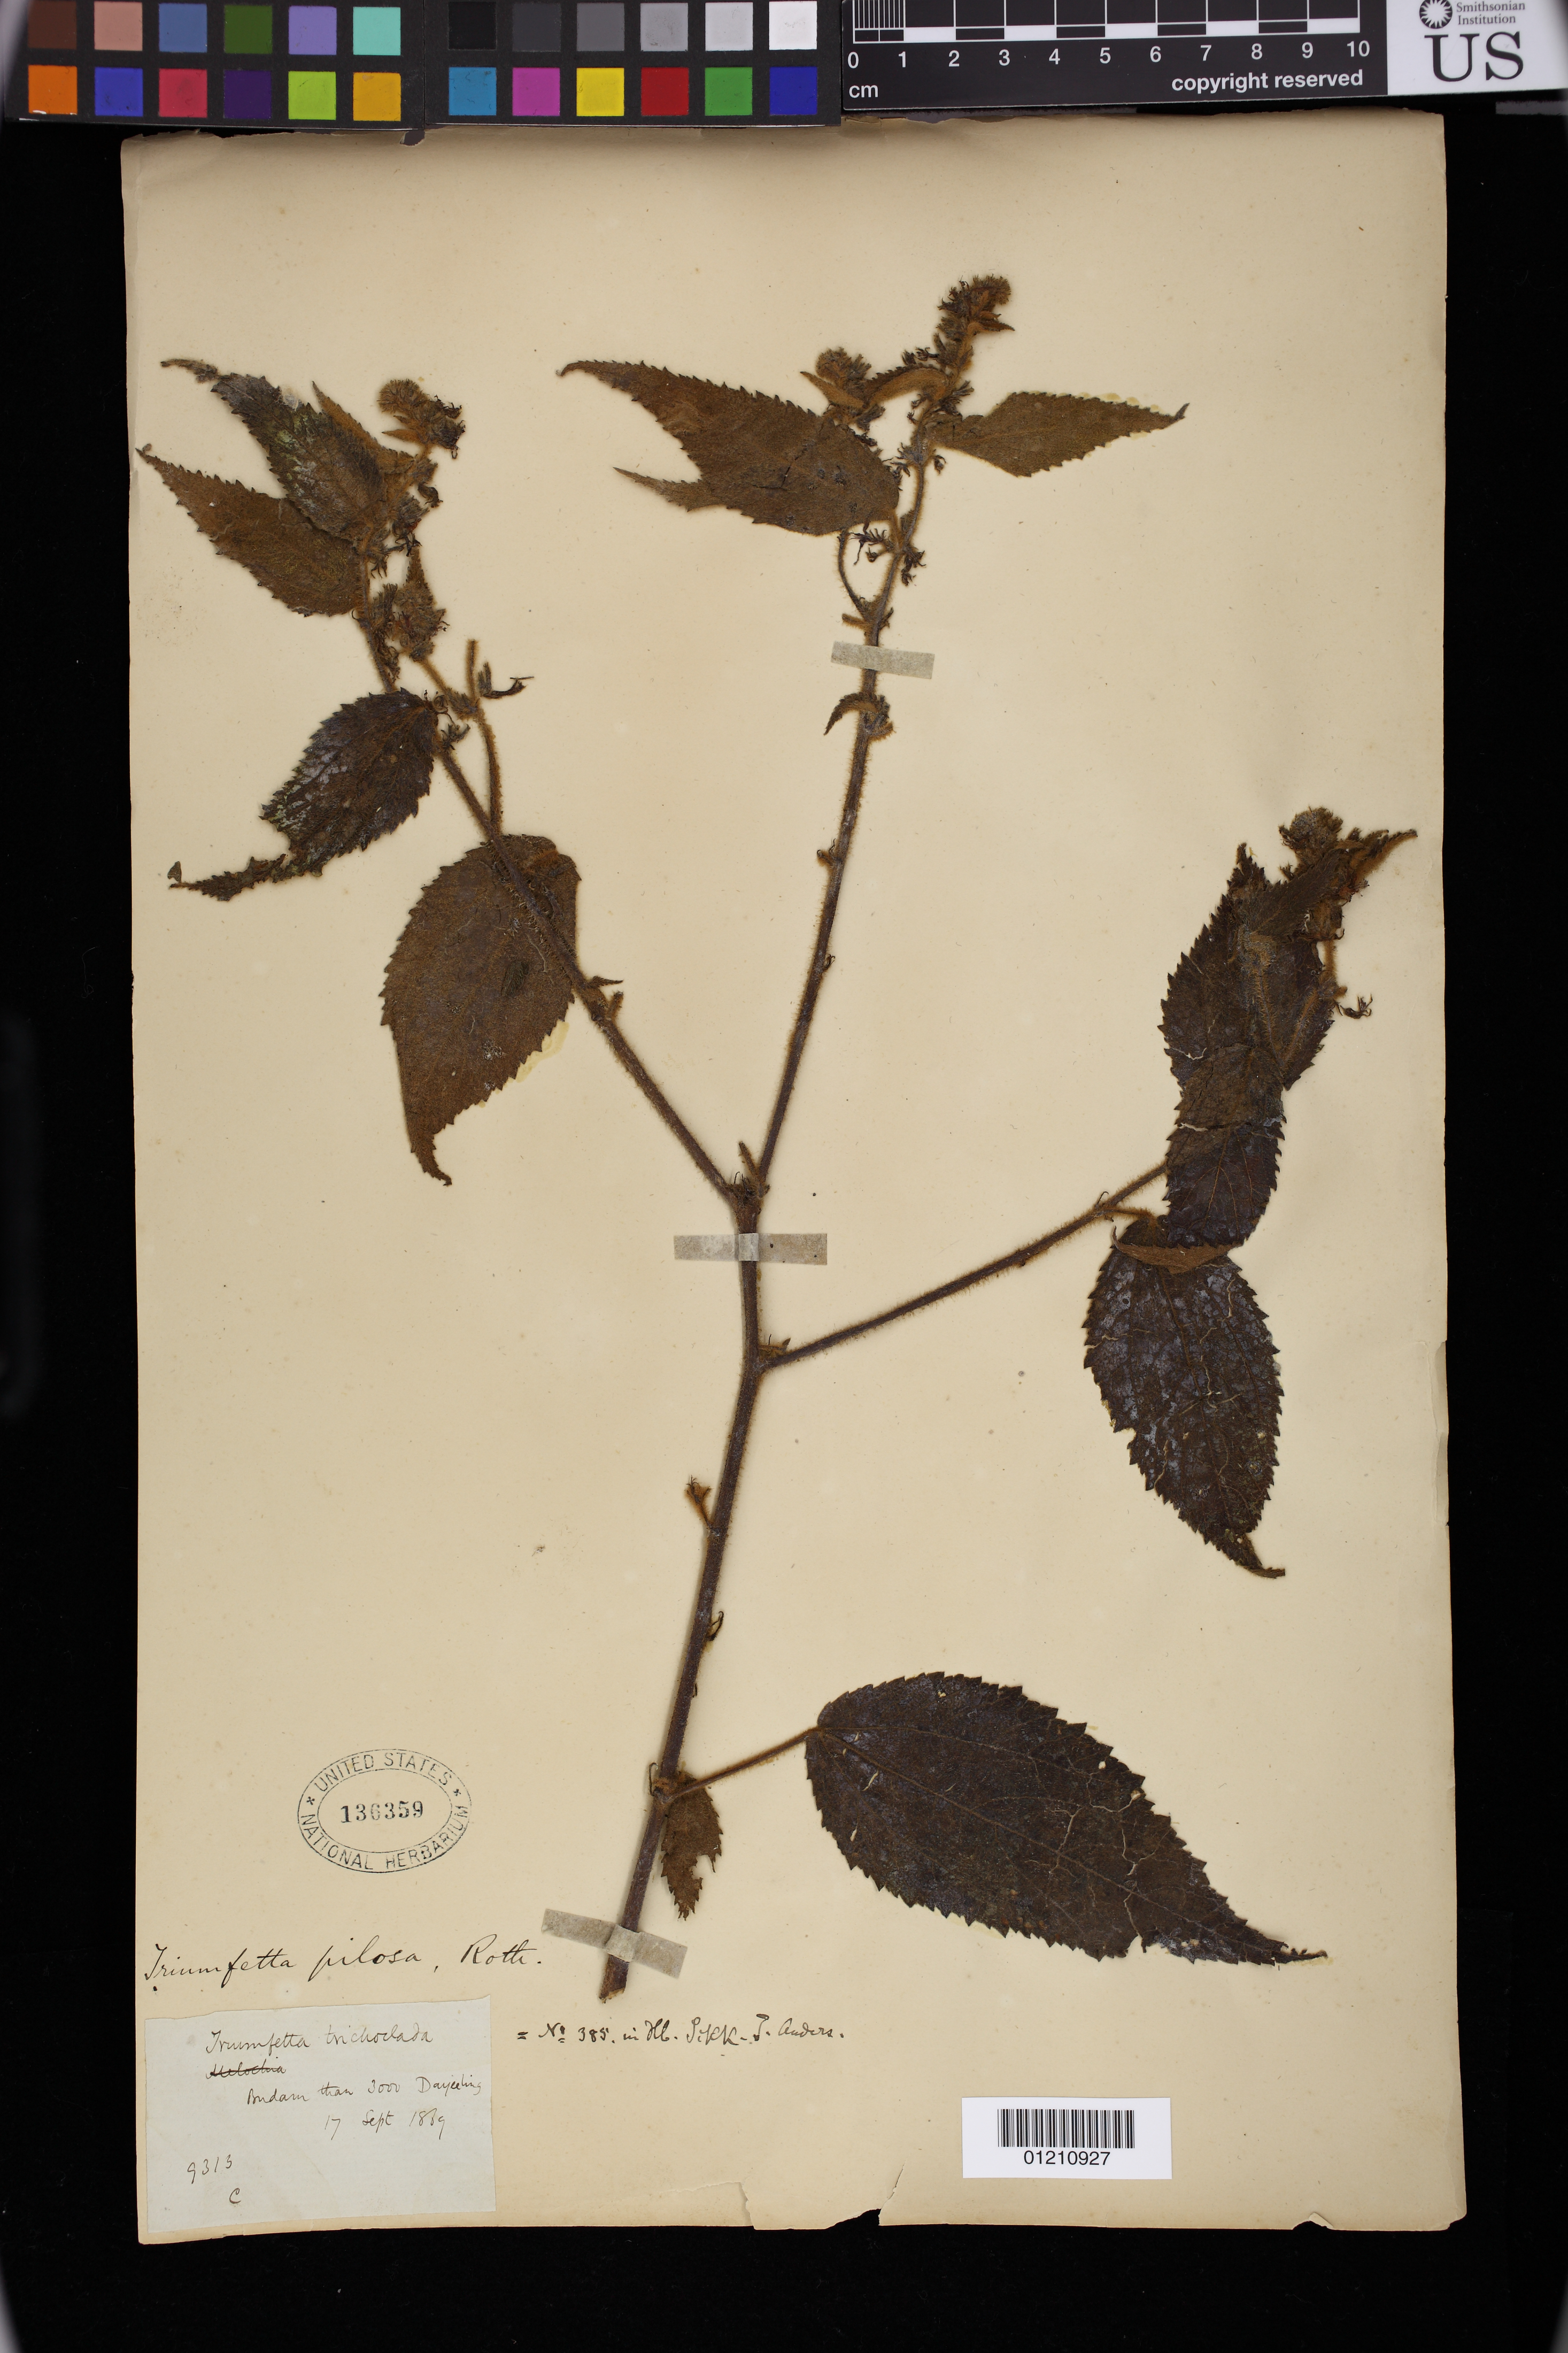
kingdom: Plantae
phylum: Tracheophyta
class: Magnoliopsida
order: Malvales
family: Malvaceae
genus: Triumfetta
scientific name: Triumfetta pilosa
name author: Roth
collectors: C.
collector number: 9313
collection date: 1869-09-17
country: India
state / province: West Bengal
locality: Budam than 3000 Darjeeling (Dayeeling)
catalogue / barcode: US 136359